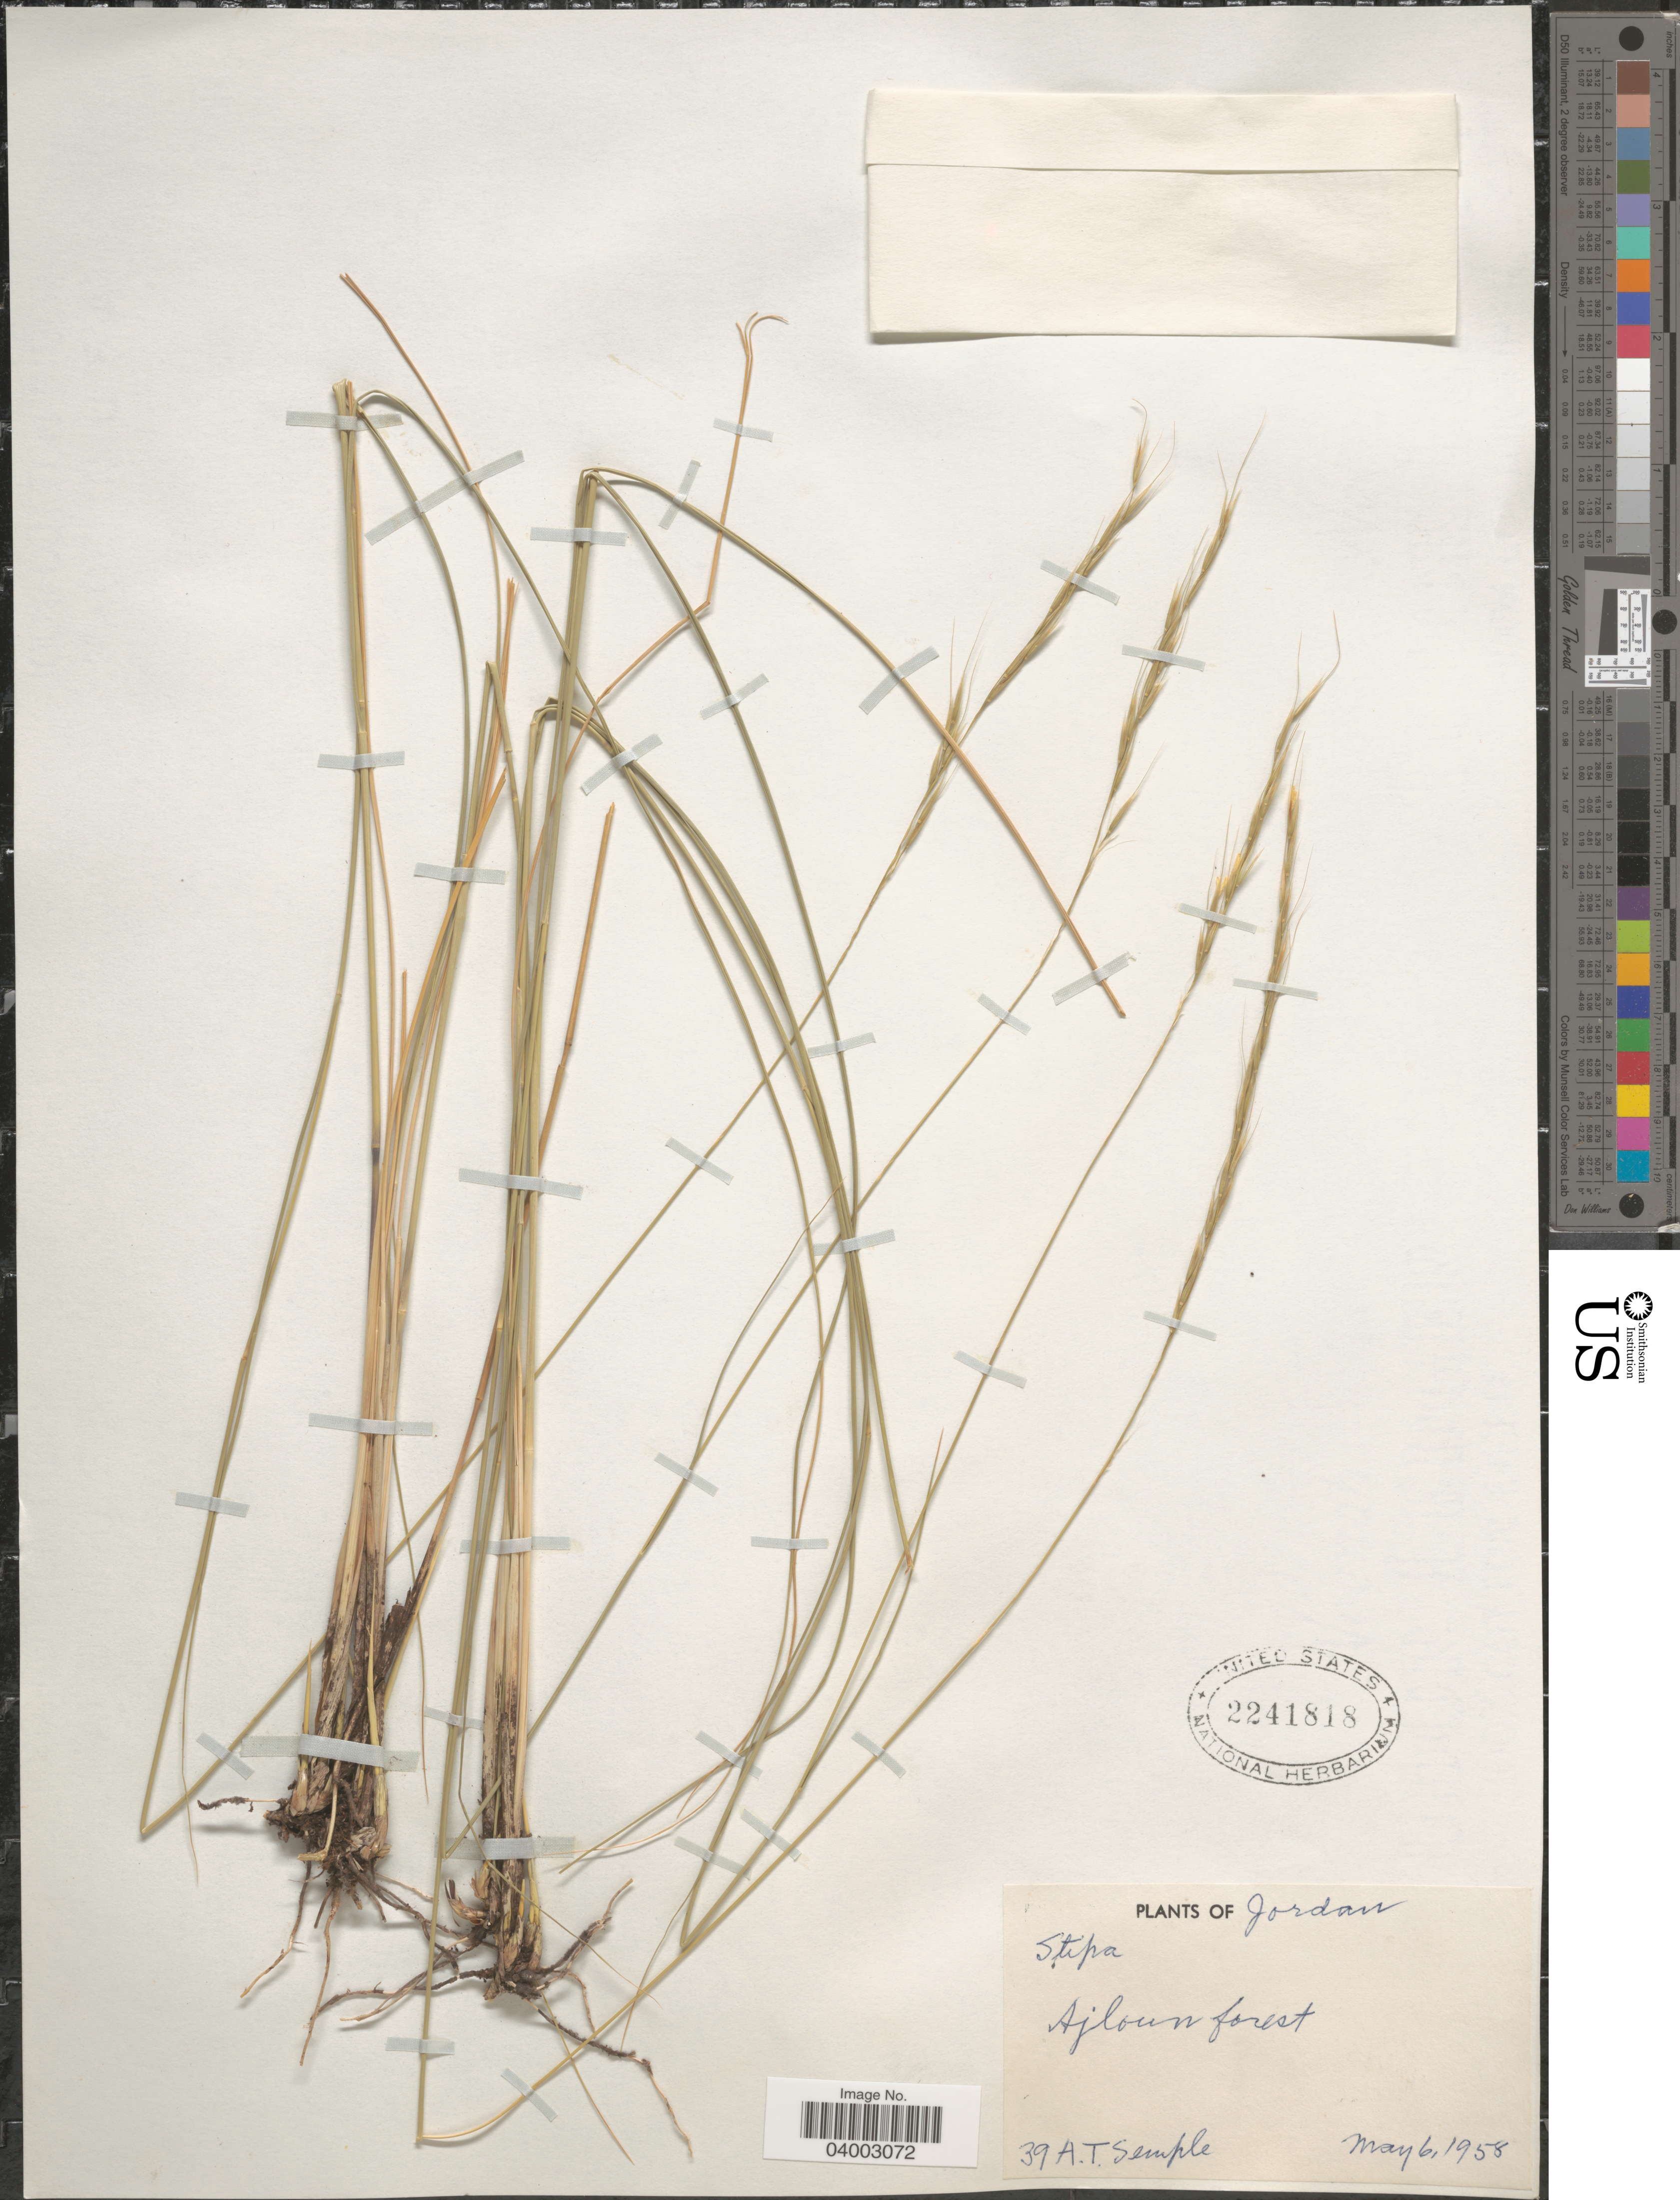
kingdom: Plantae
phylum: Tracheophyta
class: Liliopsida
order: Poales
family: Poaceae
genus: Stipa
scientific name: Stipa sp.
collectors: A. Semple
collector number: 39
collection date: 1958-05-06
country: Jordan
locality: Ajiloun forest.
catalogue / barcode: US 2241818